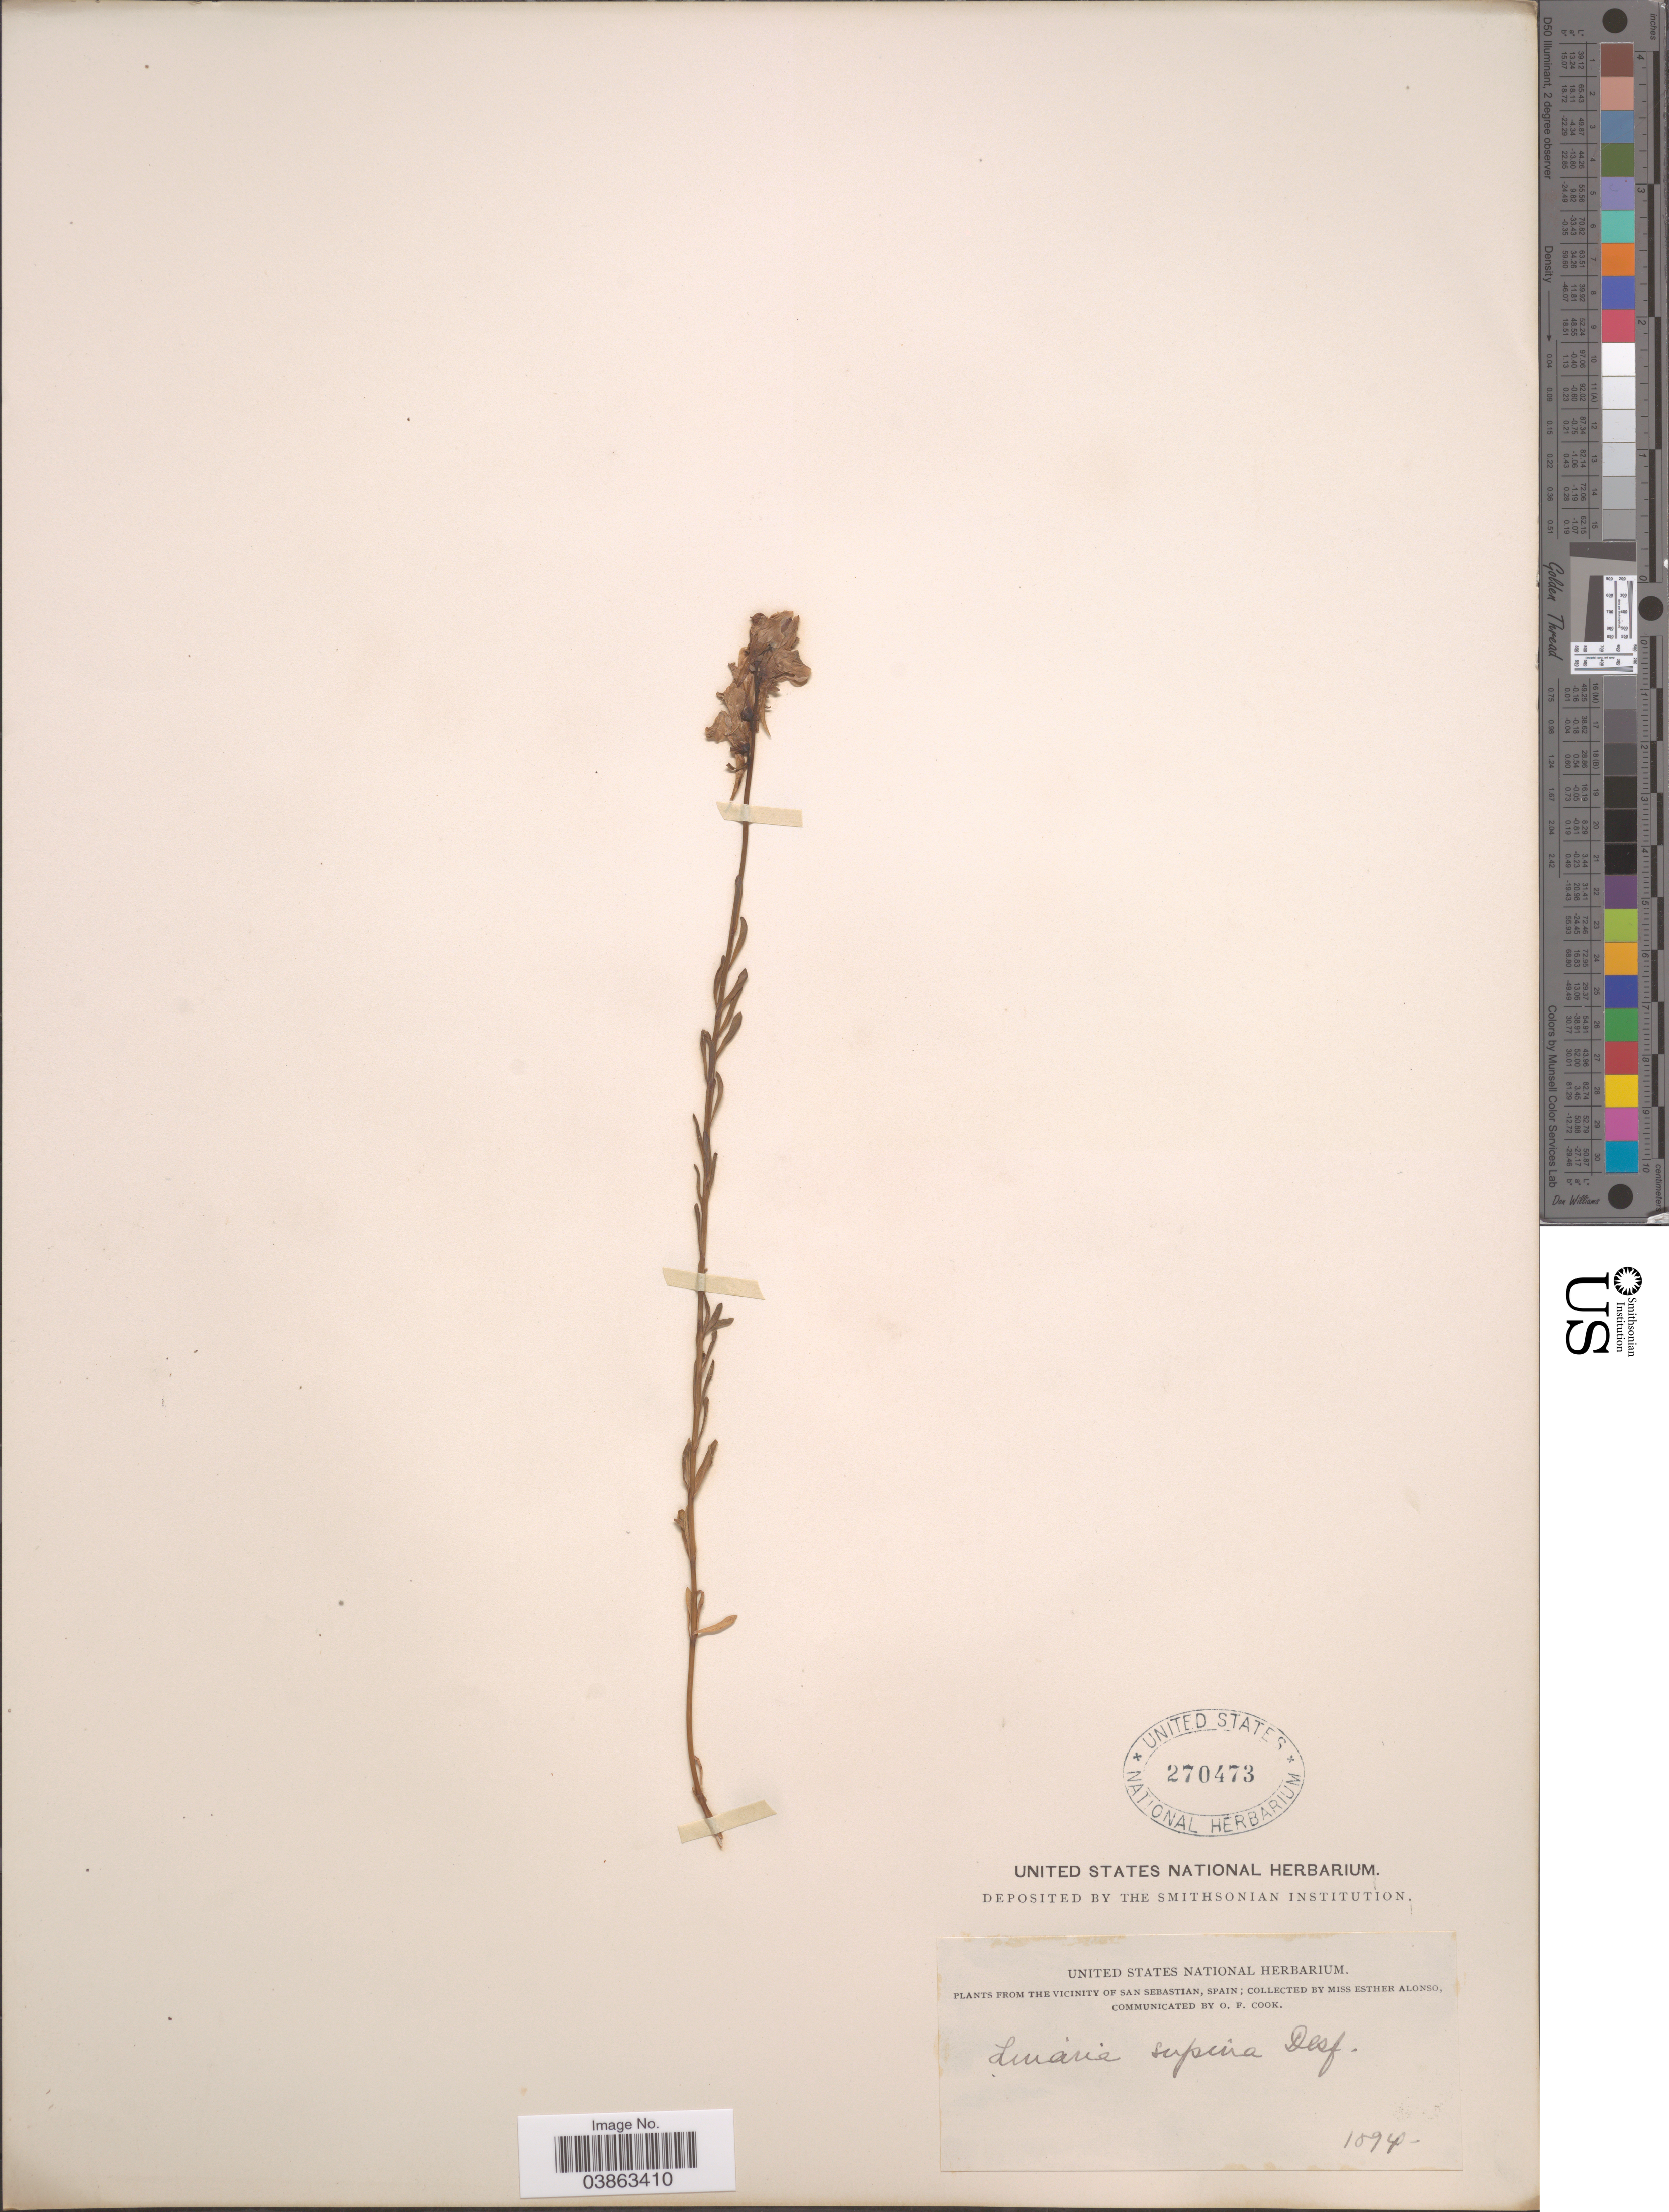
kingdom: Plantae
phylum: Tracheophyta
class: Magnoliopsida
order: Lamiales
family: Plantaginaceae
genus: Linaria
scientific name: Linaria supina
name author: (L.) Chaz.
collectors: E. Alonso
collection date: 1894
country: Spain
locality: Vicinity of San Sebastian.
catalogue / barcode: US 270473